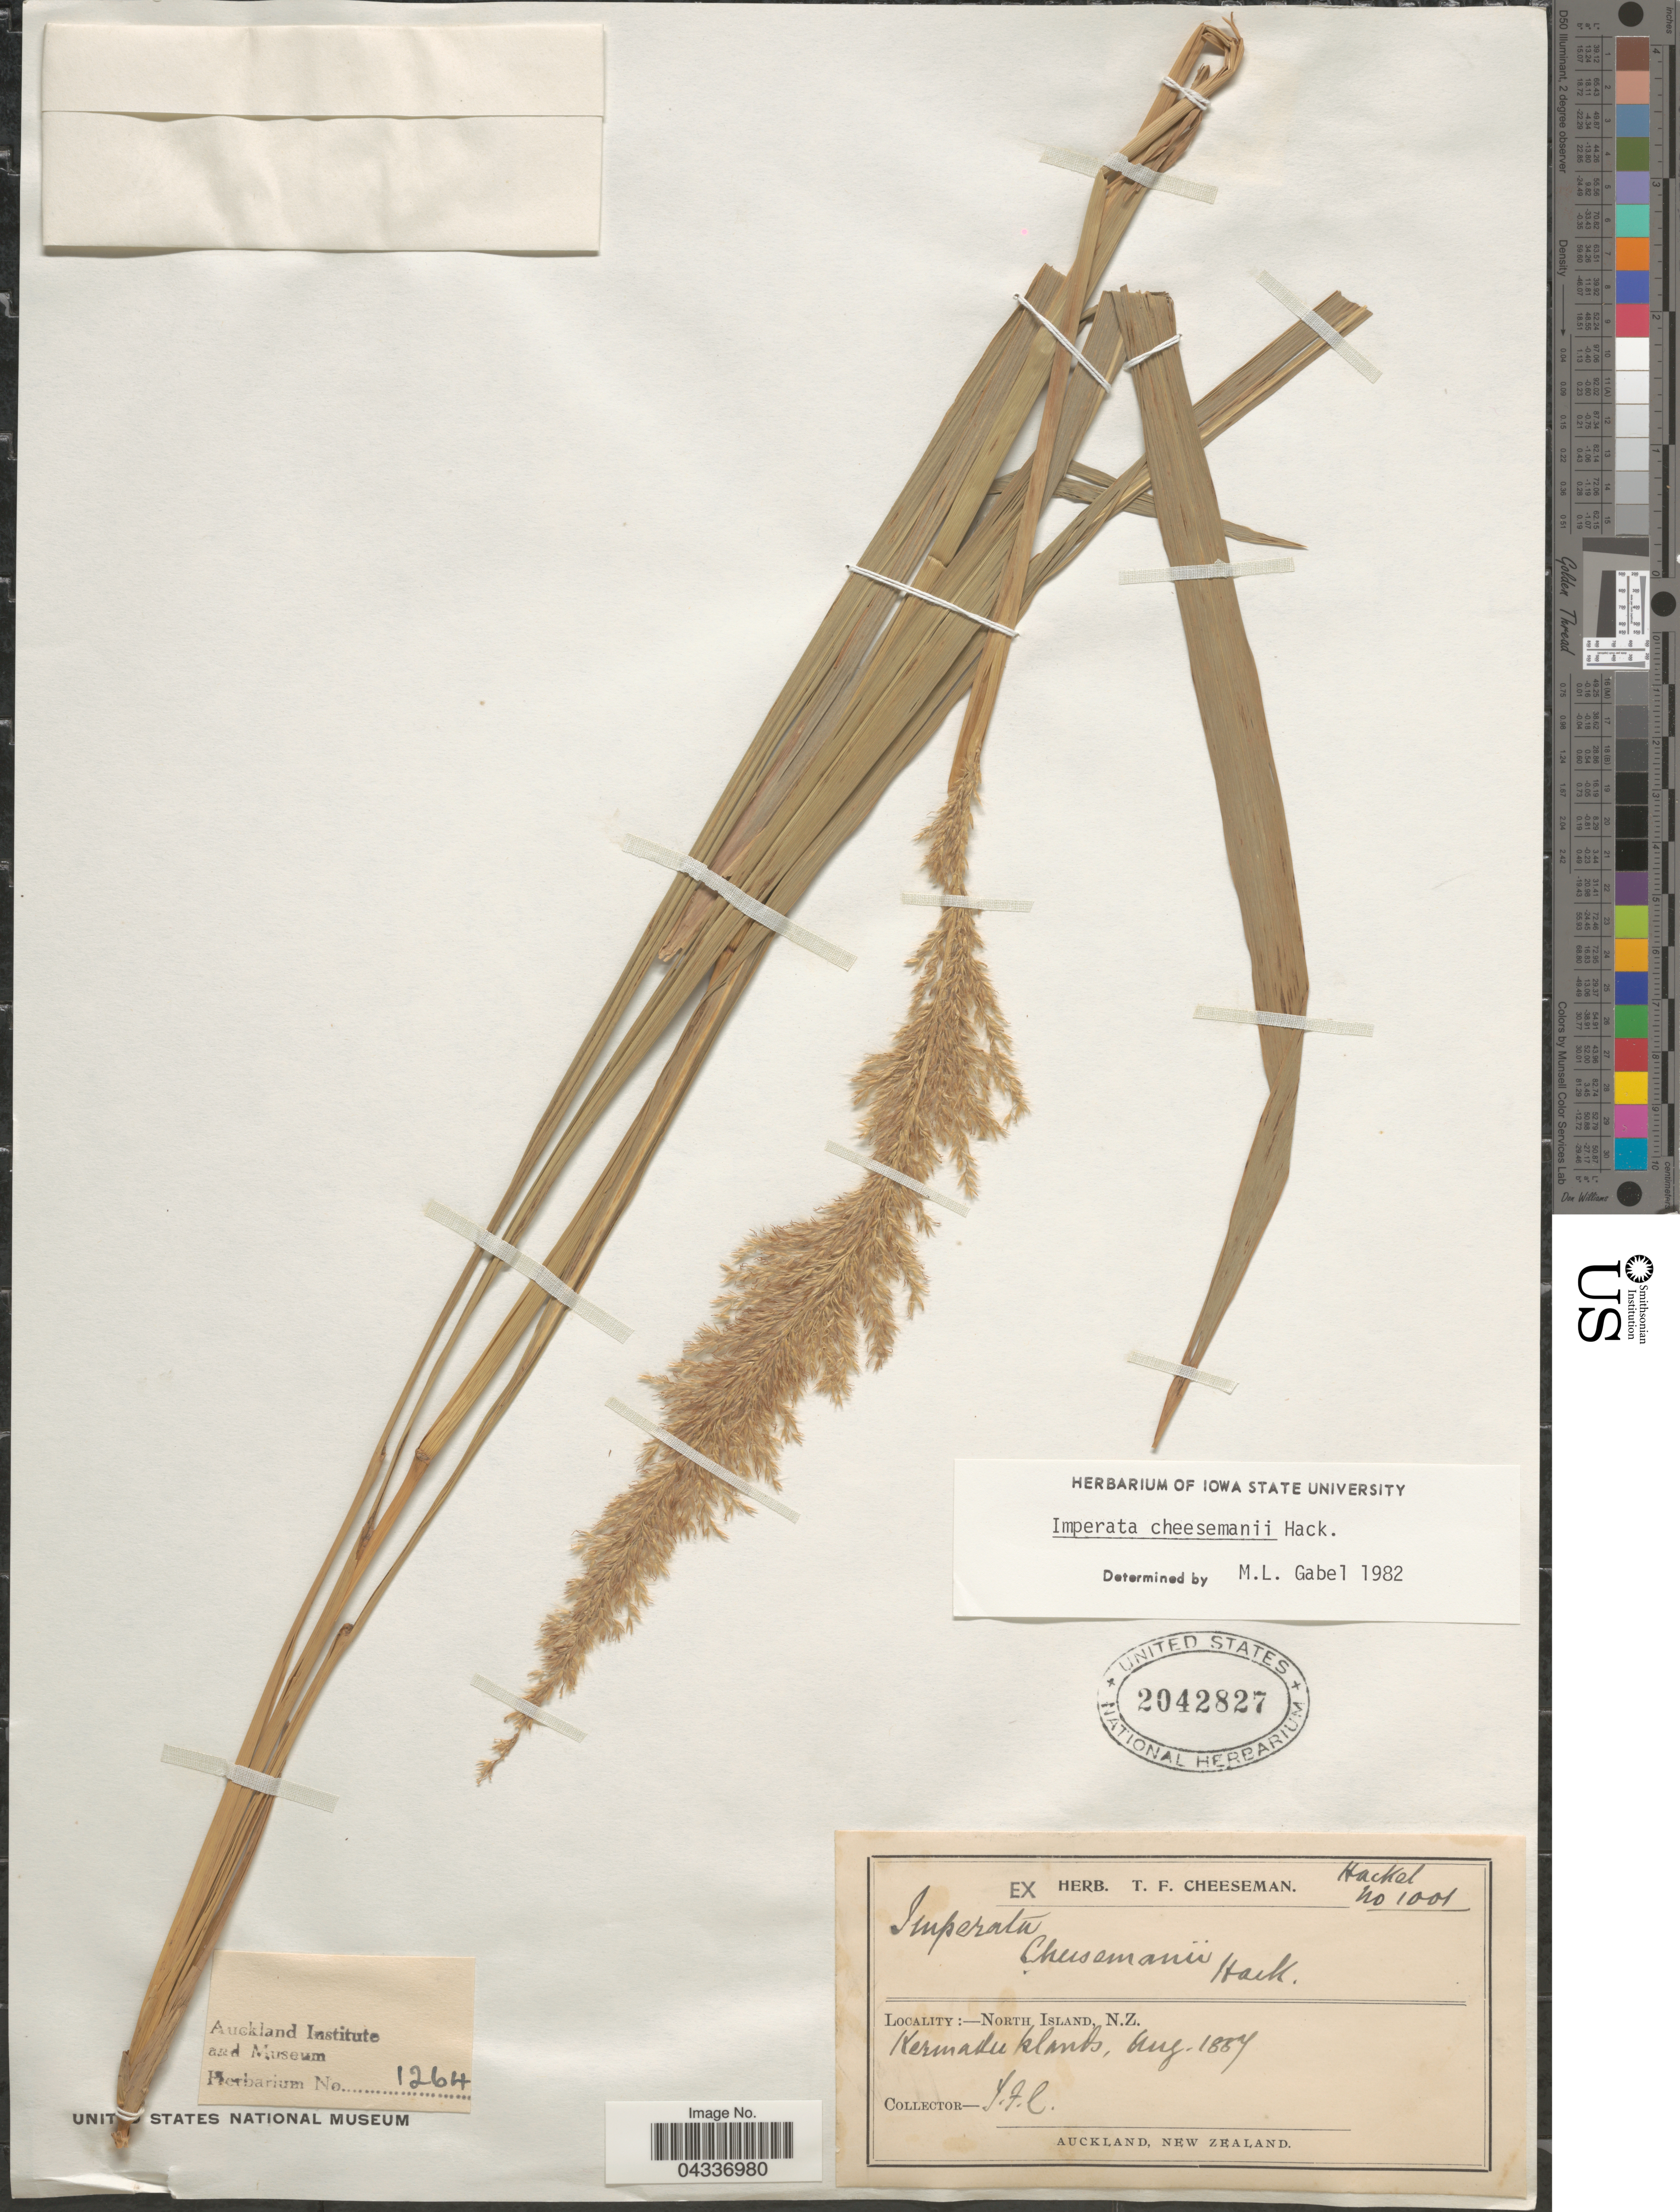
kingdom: Plantae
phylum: Tracheophyta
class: Liliopsida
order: Poales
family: Poaceae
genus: Imperata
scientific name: Imperata cheesemanii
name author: Hack.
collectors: T. F. Cheeseman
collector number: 1001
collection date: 1887-08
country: New Zealand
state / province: Auckland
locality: North Island.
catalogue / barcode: US 2042827